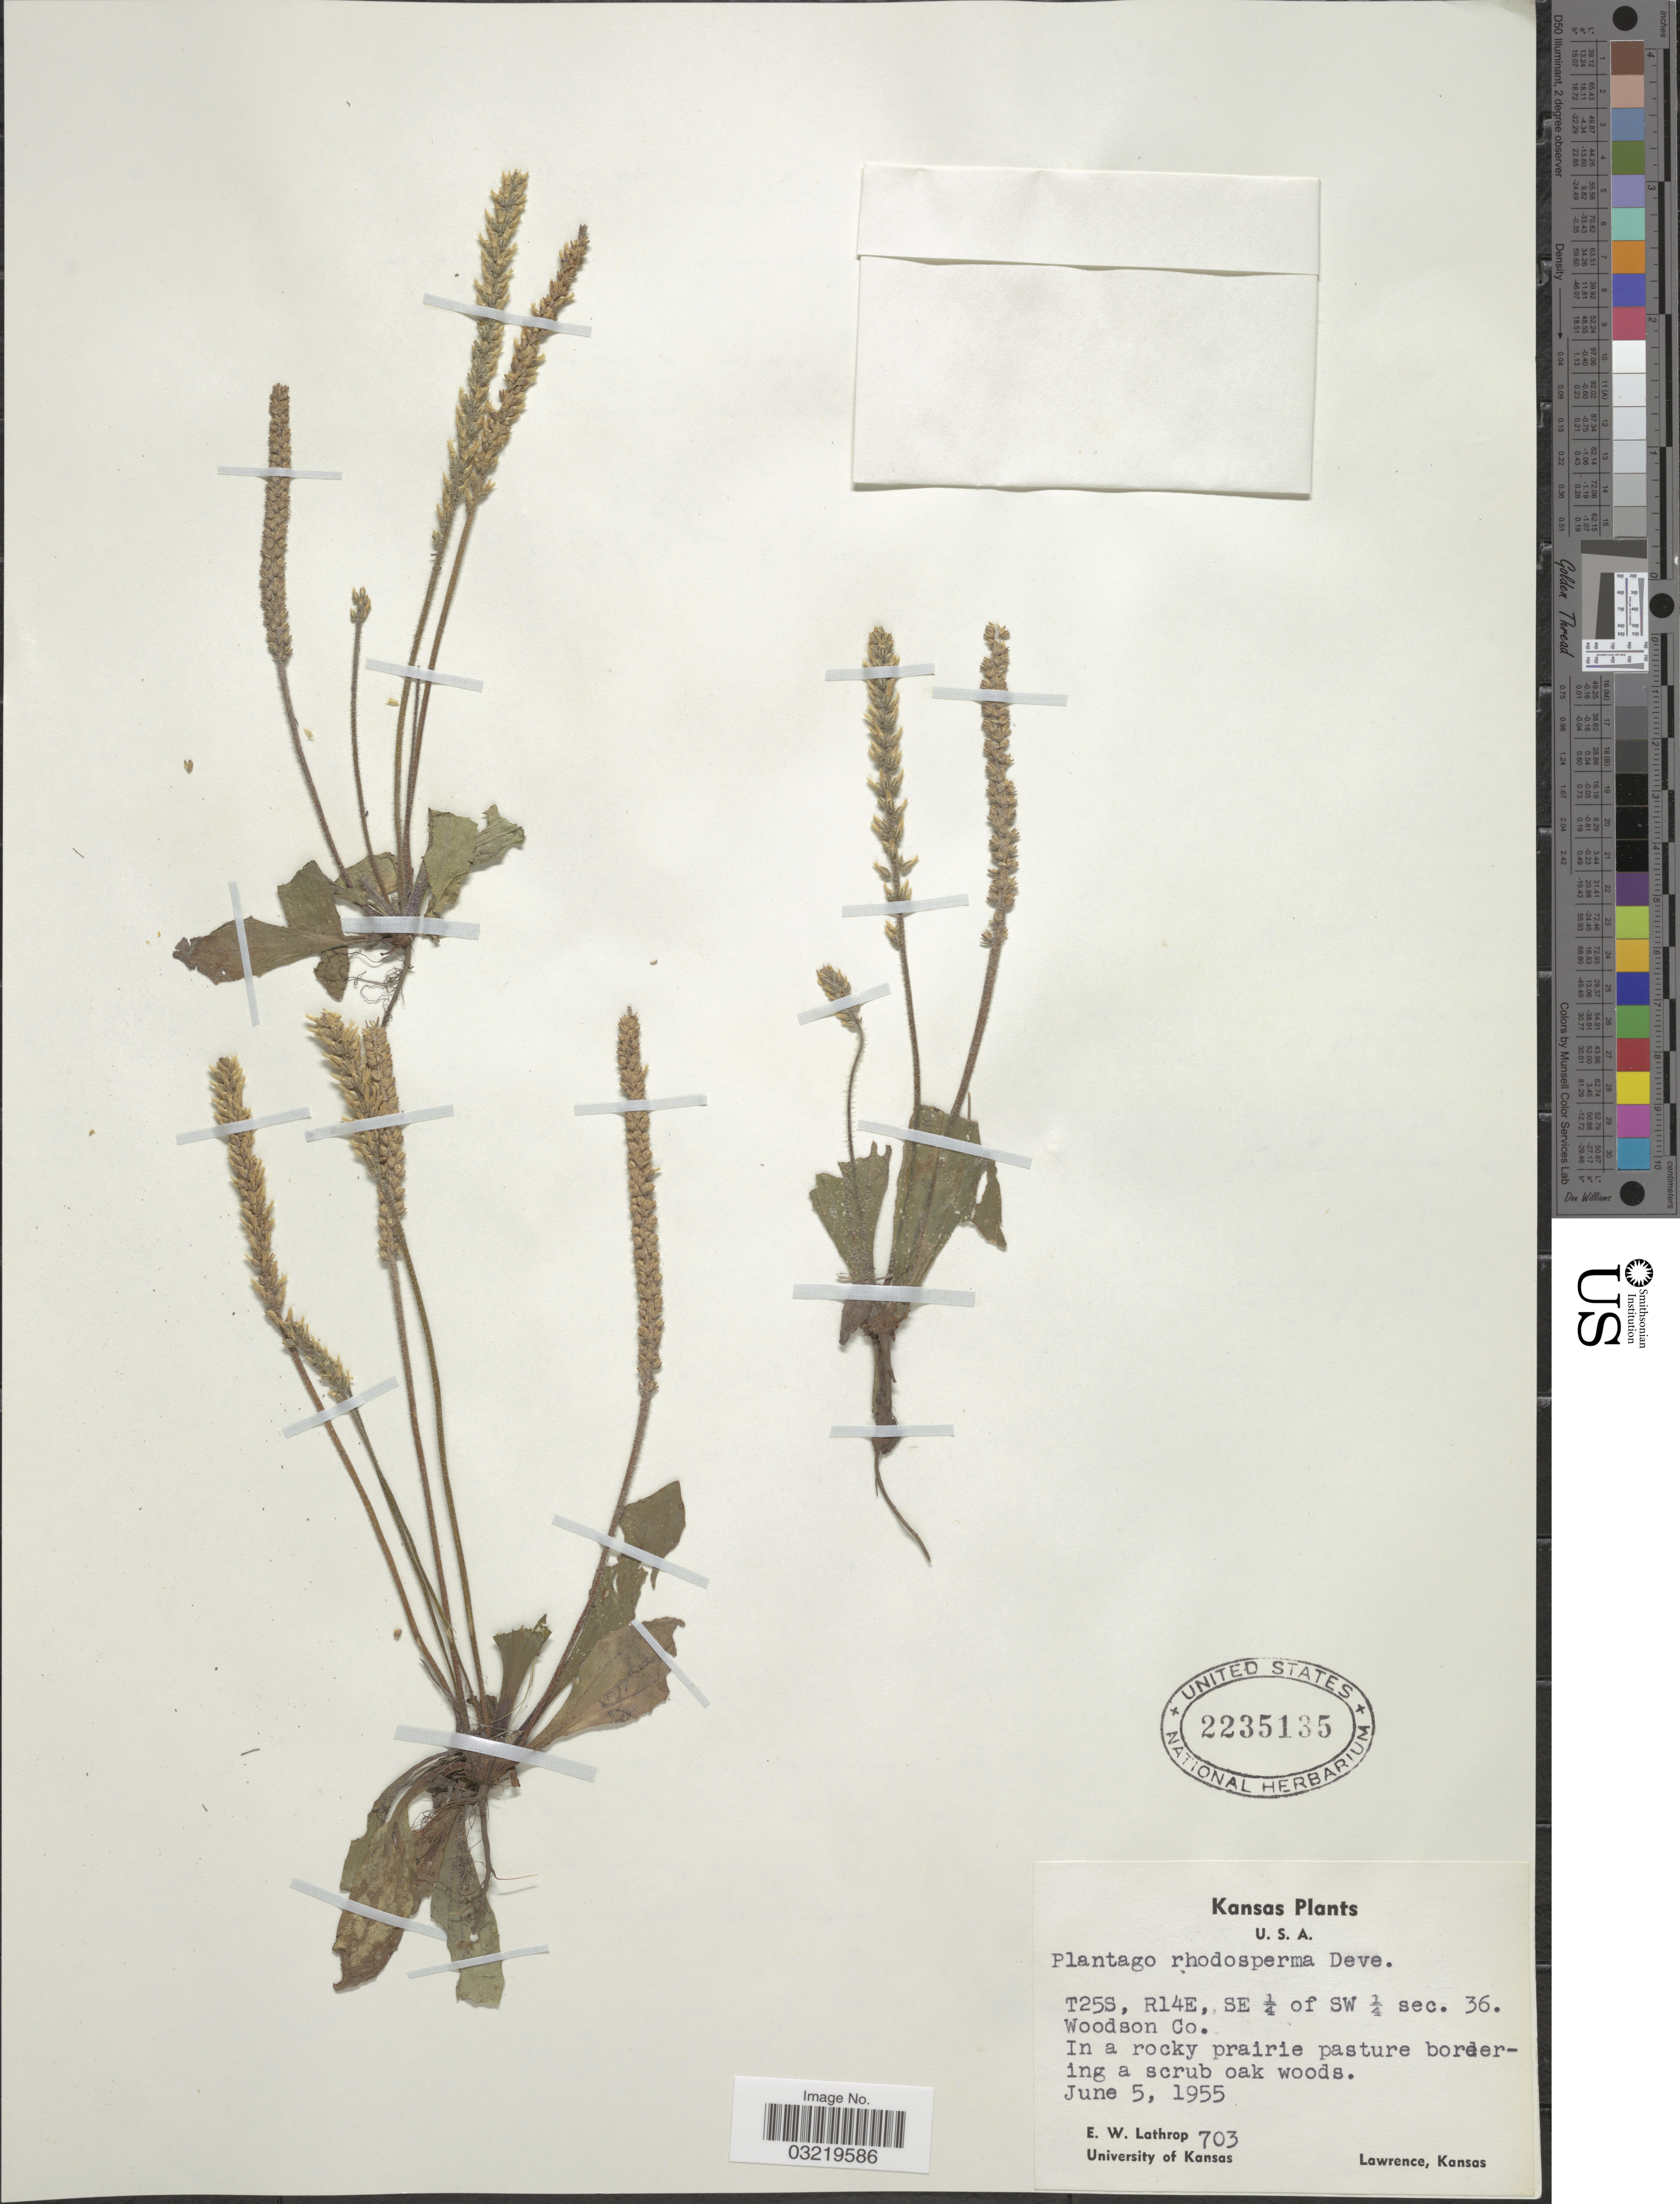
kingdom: Plantae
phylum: Tracheophyta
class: Magnoliopsida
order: Lamiales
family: Plantaginaceae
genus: Plantago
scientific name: Plantago rhodosperma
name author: Decne.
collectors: E. W. Lathrop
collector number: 703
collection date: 1955-06-05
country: United States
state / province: Kansas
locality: T25S, R14E, SE ¼ of SW ¼ sec. 36. Woodson Co.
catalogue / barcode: US 2235135